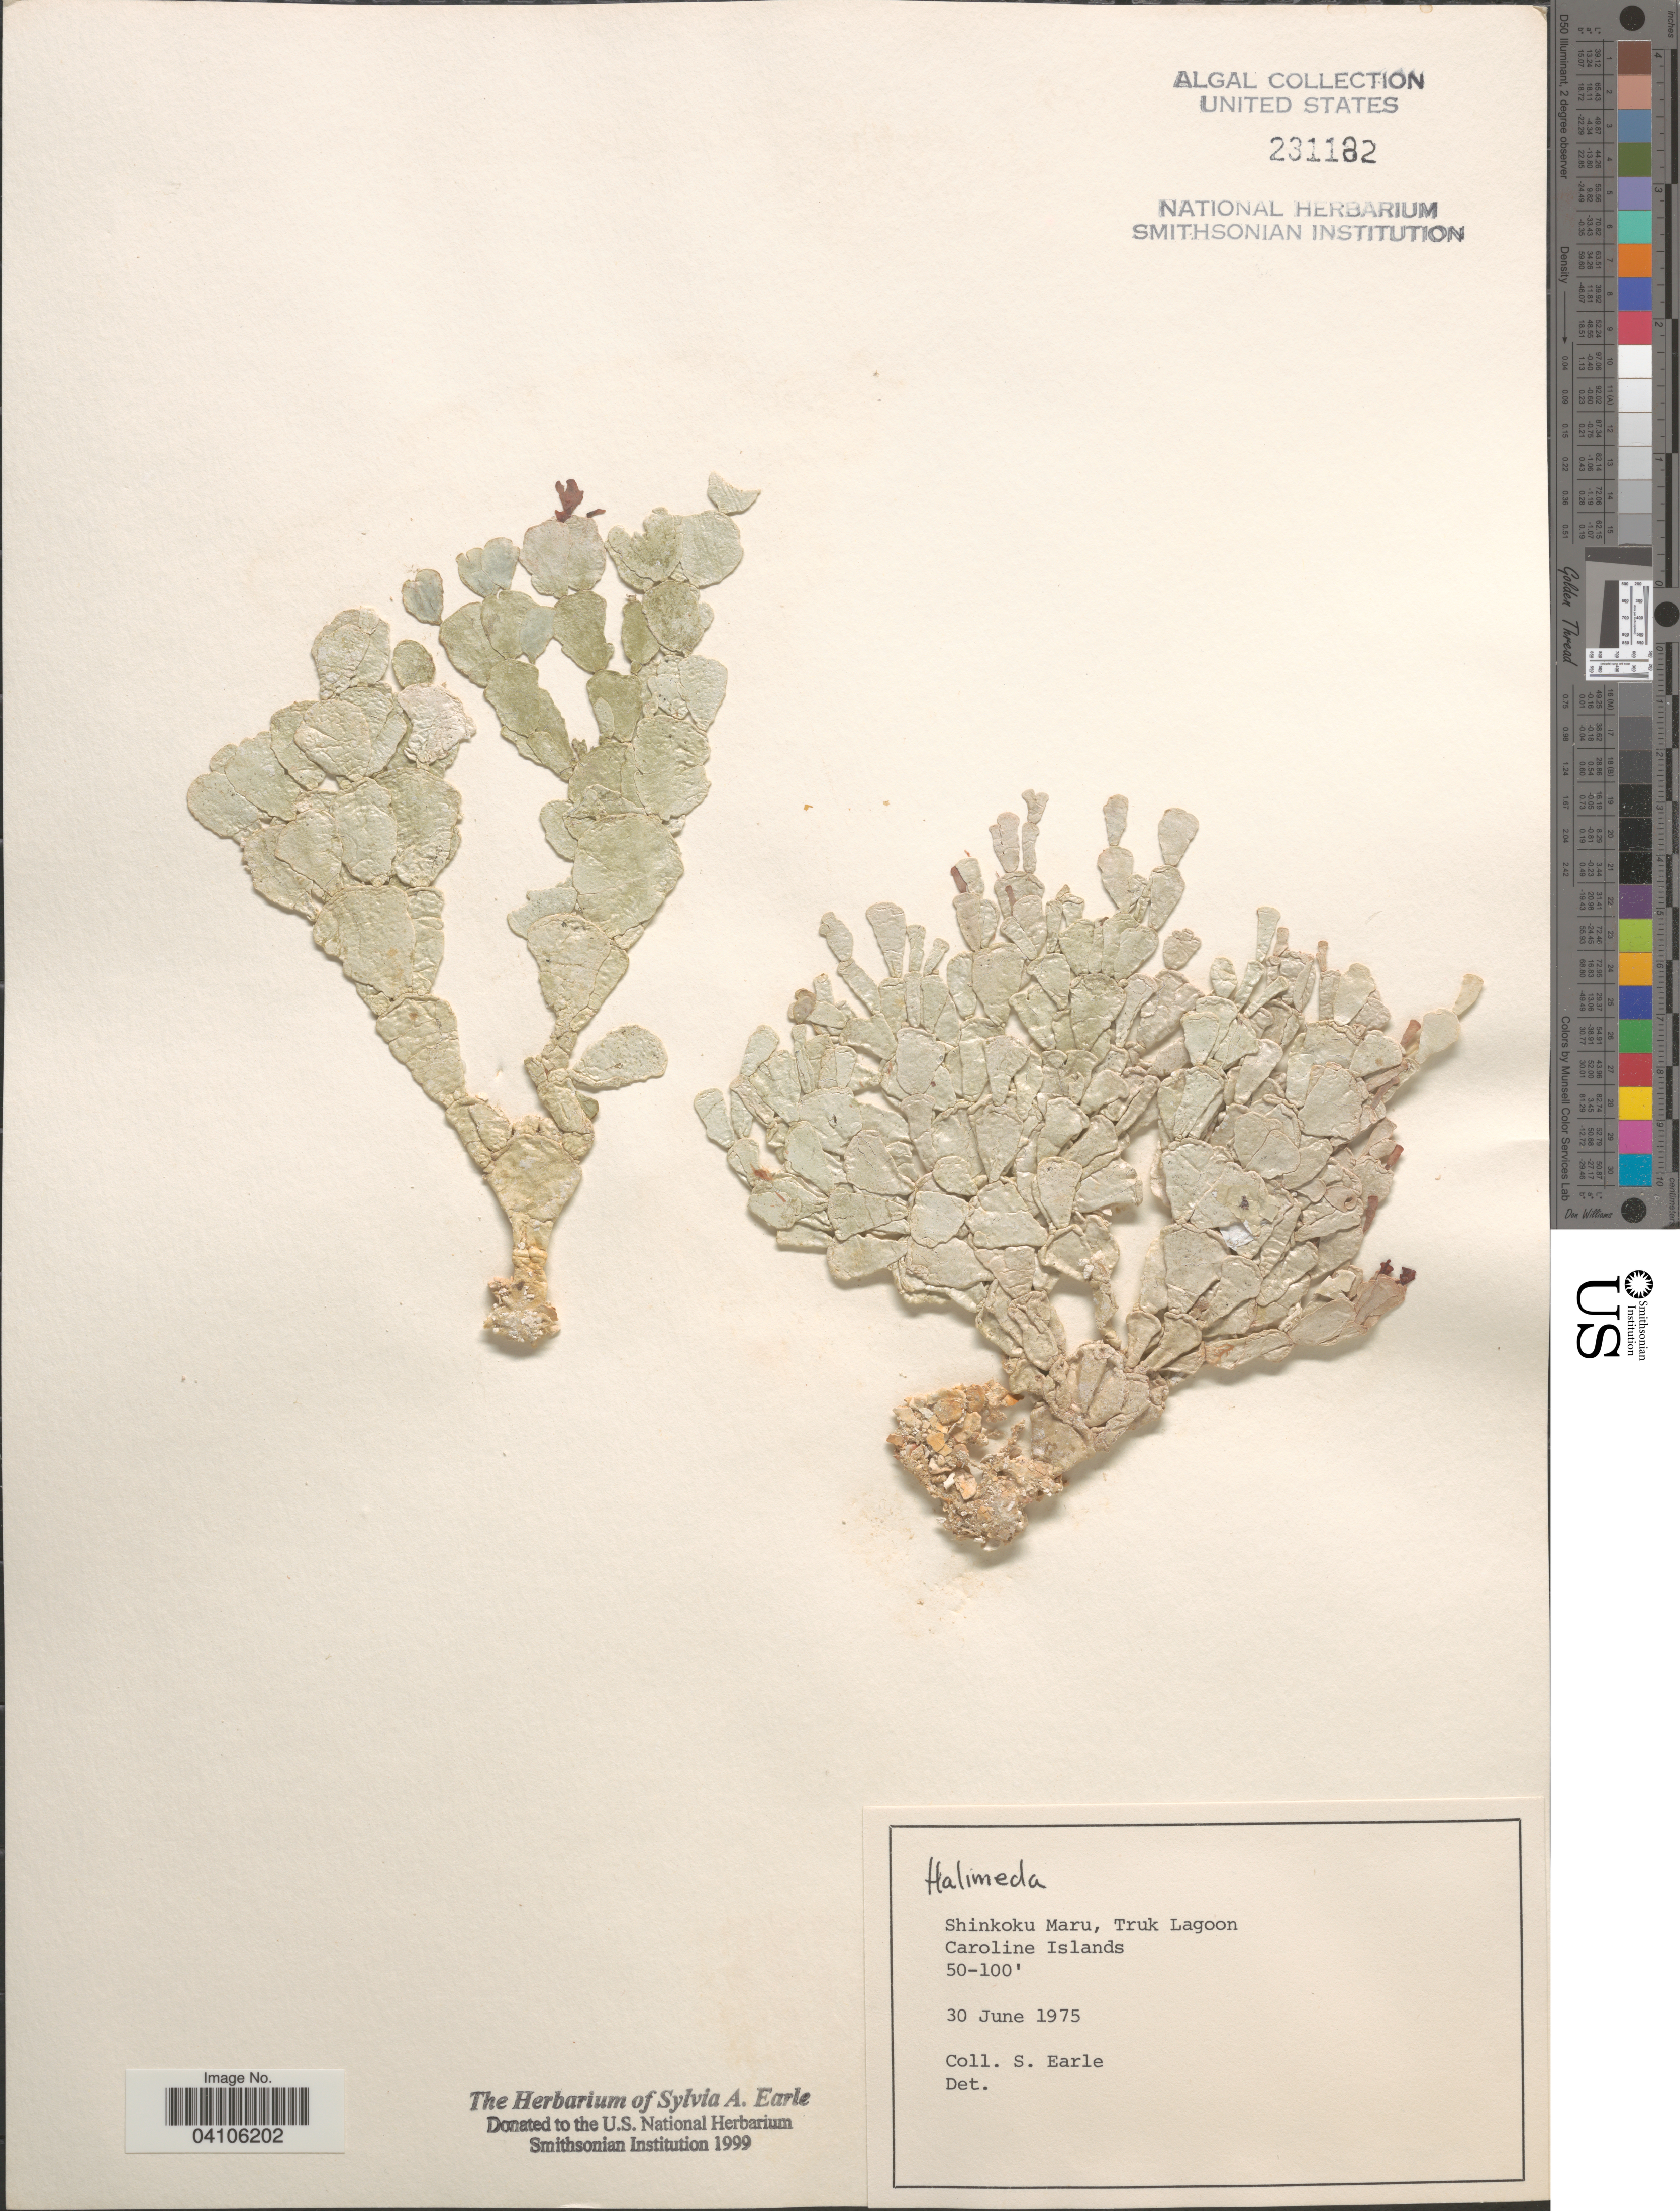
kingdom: Plantae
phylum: Chlorophyta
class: Ulvophyceae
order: Bryopsidales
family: Halimedaceae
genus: Halimeda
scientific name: Halimeda sp.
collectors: S. A. Earle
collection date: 1975-06-30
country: Micronesia, Federated States of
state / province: Truk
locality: Shinkoku Maru, Truk Lagoon. Caroline Islands.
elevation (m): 15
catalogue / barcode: US 231182